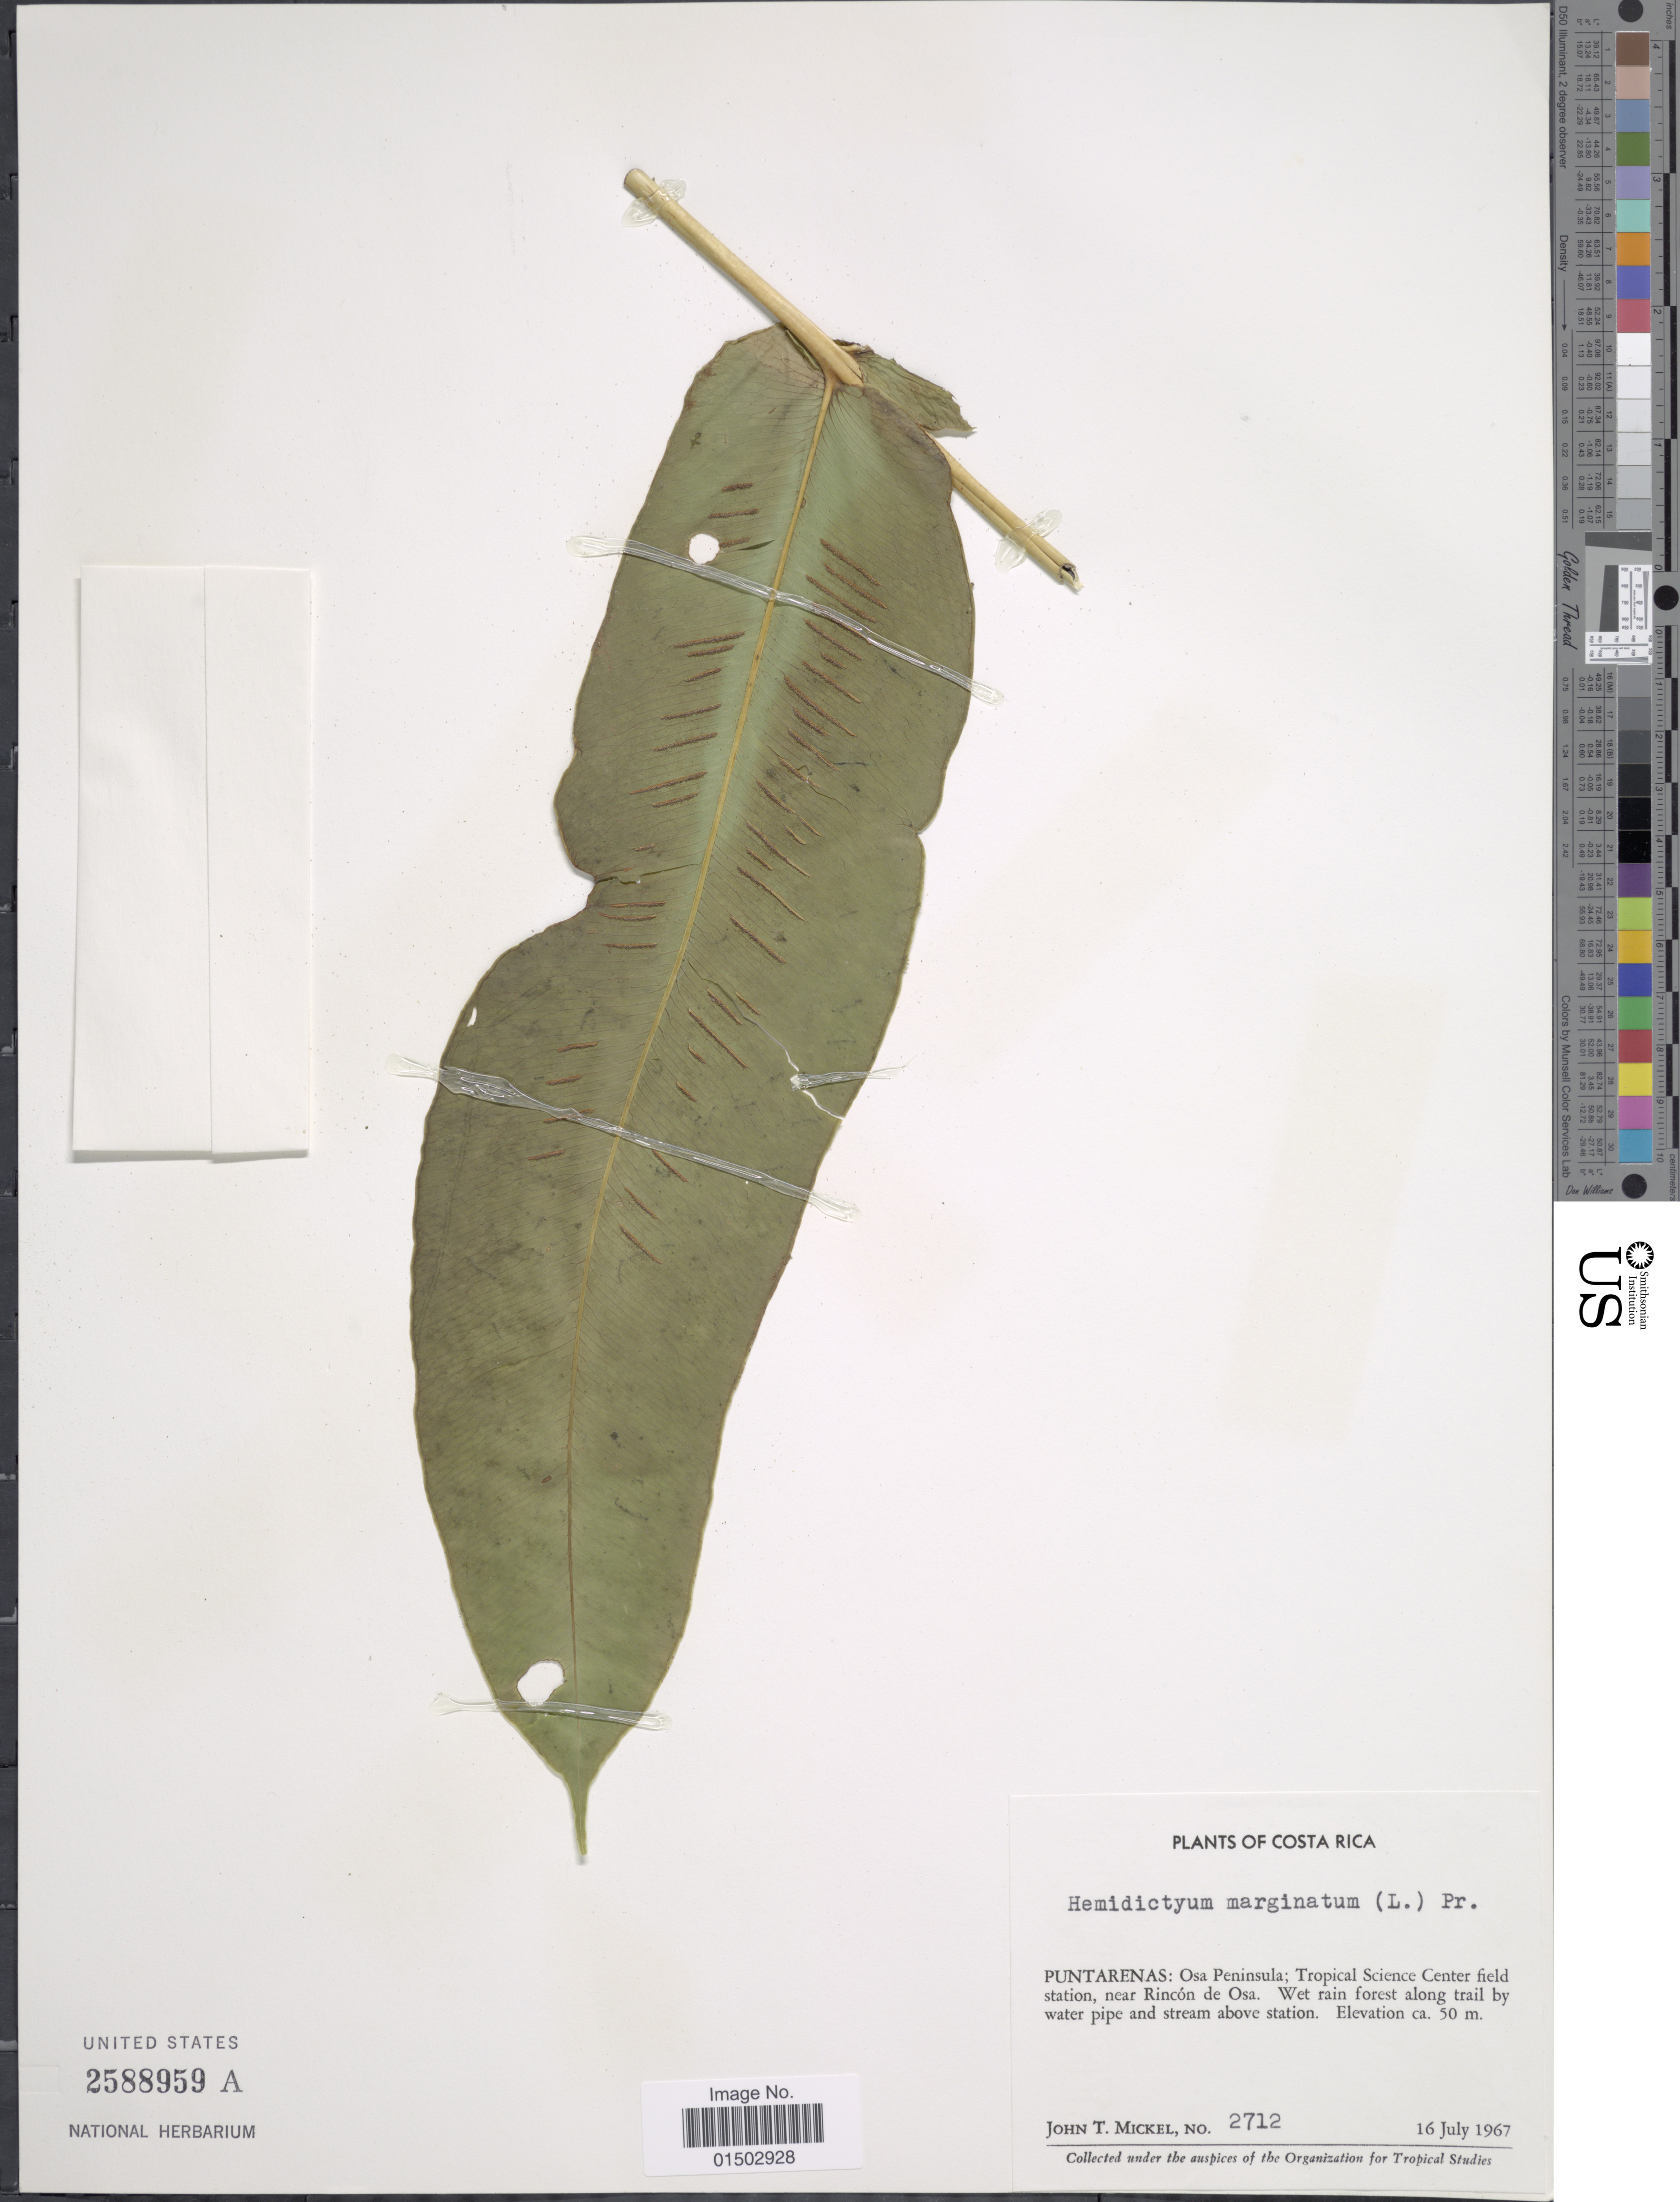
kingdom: Plantae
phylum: Tracheophyta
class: Polypodiopsida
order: Polypodiales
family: Hemidictyaceae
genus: Hemidictyum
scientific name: Hemidictyum marginatum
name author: (L.) C. Presl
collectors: J. T. Mickel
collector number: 2712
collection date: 1967-07-16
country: Costa Rica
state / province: Puntarenas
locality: Osa Peninsula; Tropical Science Center field station, near Rincon de Osa. Wet rain forest along trail by water pipe and stream above station.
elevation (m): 50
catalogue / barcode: US 2588959A